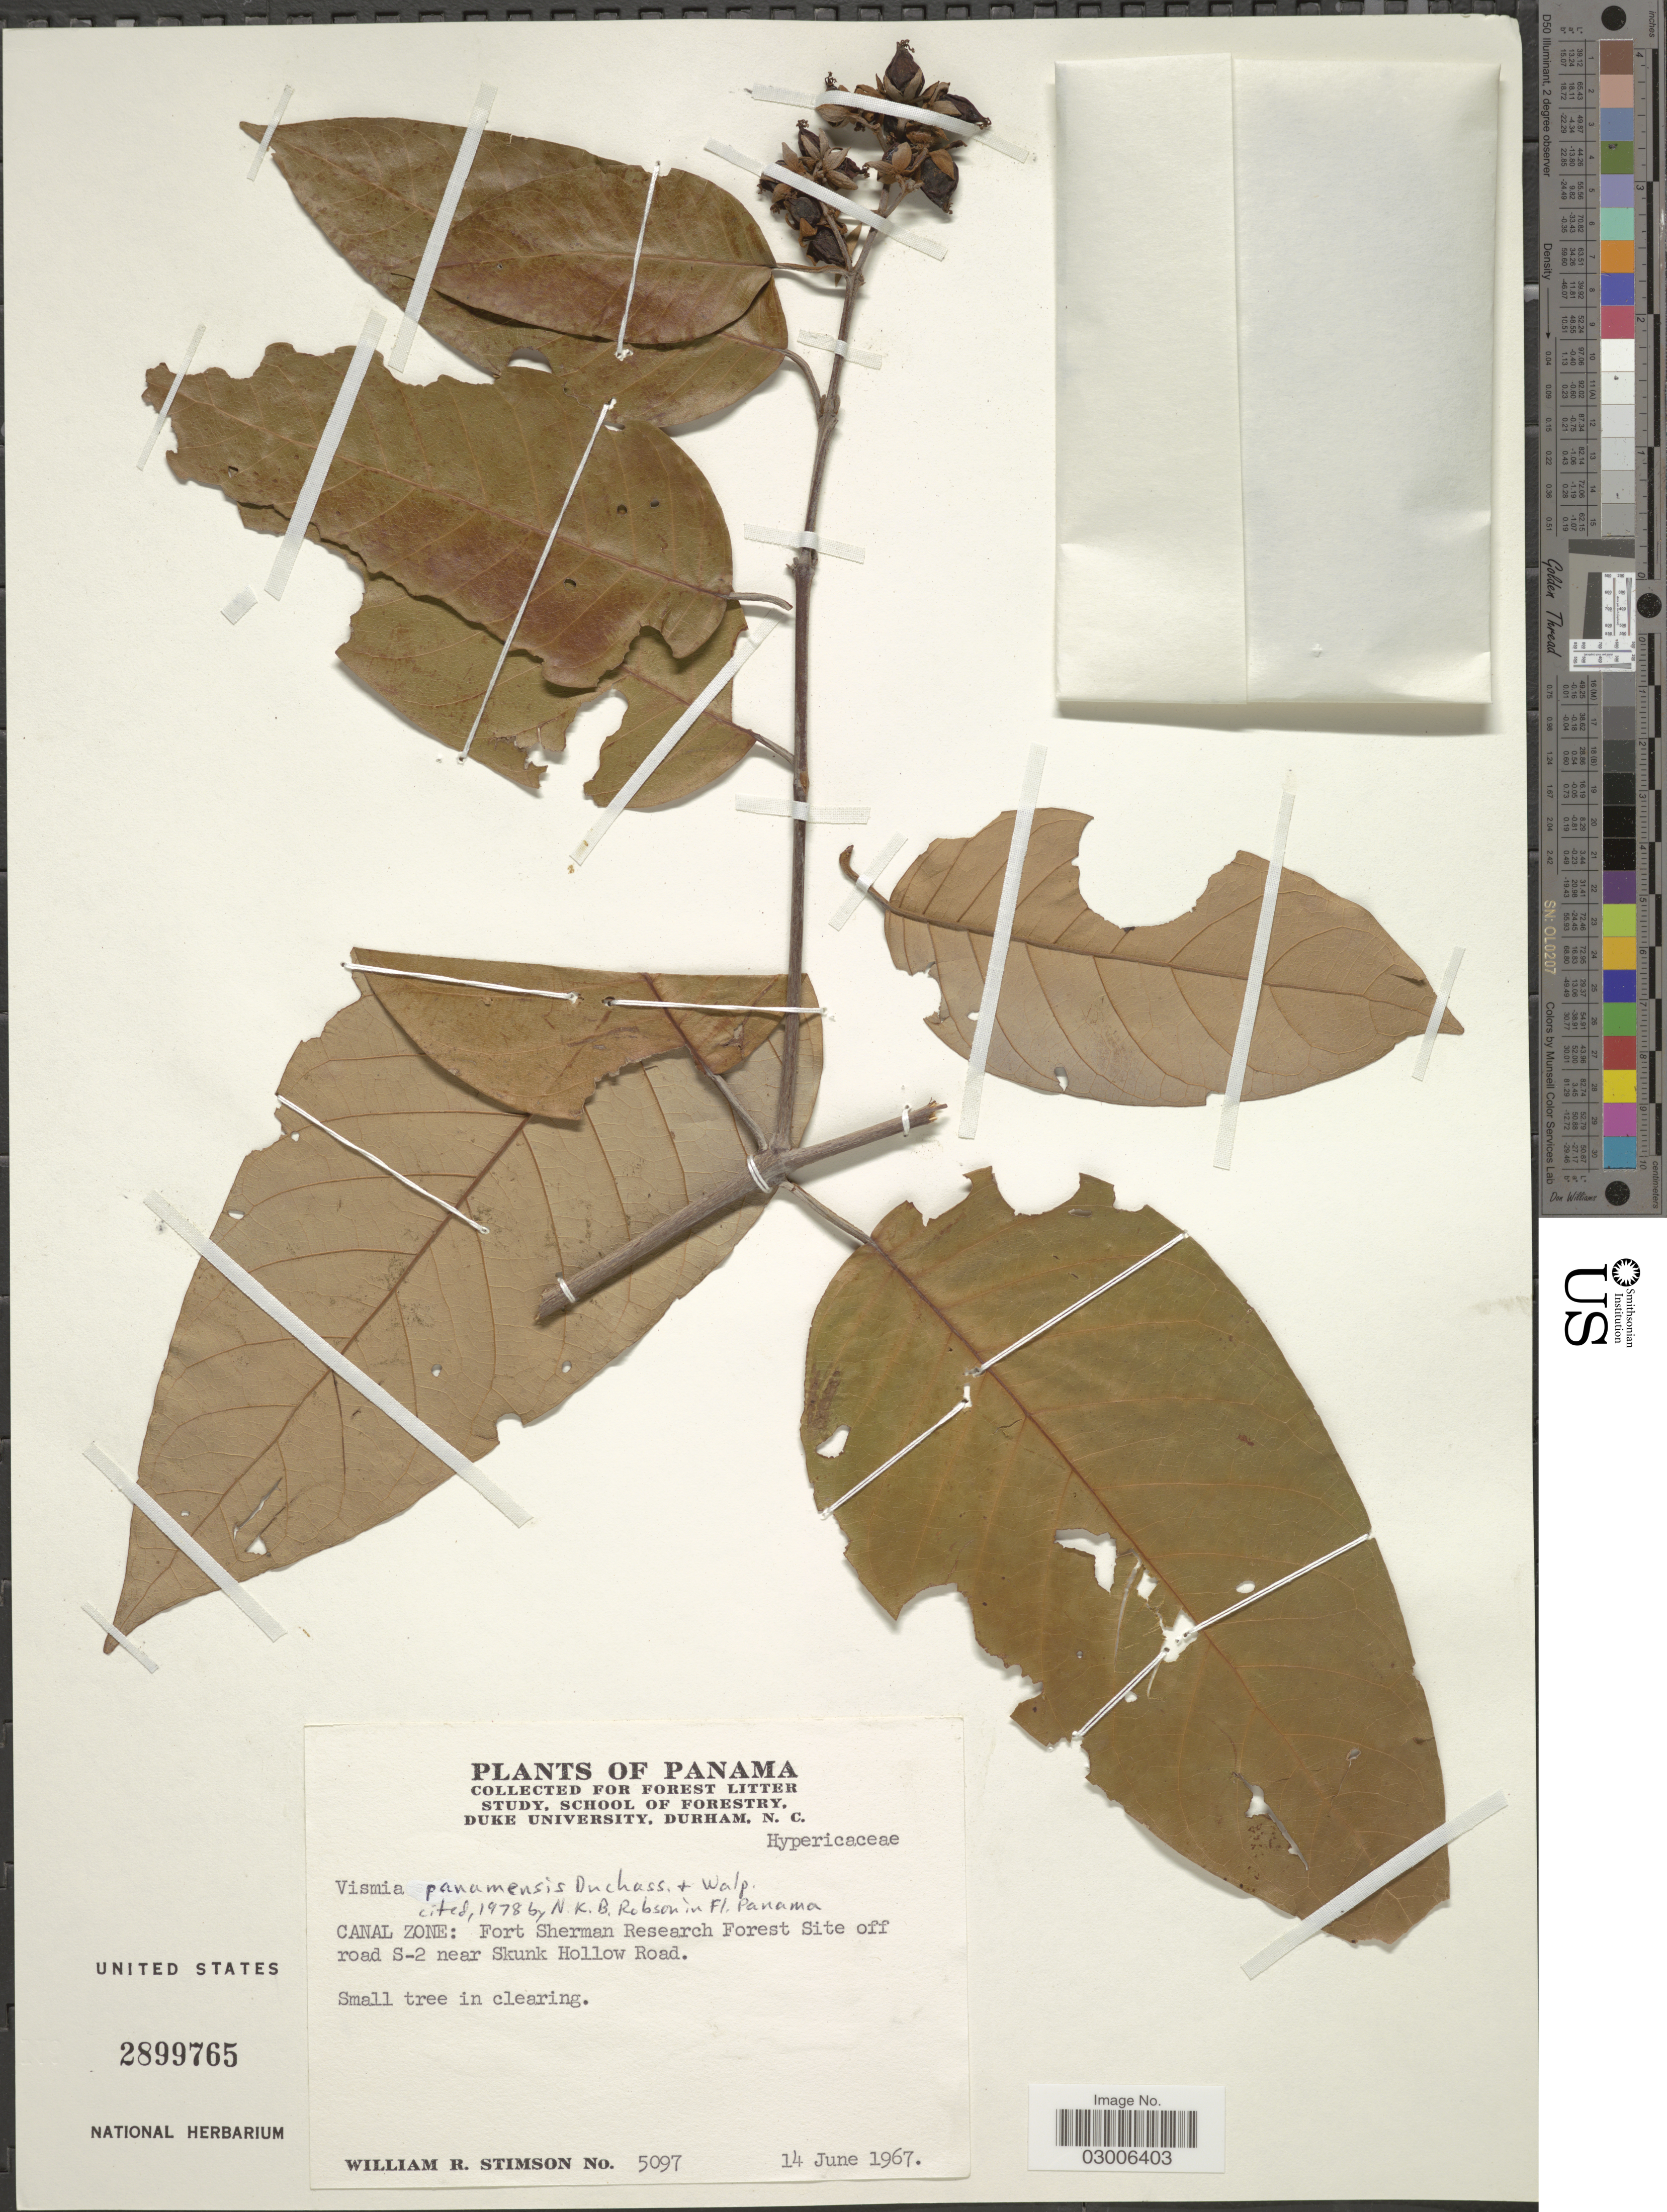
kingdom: Plantae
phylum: Tracheophyta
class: Magnoliopsida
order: Malpighiales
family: Hypericaceae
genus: Vismia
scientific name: Vismia panamensis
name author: Duchass. & Walp.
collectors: W. R. Stimson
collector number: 5097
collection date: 1967-06-14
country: Panama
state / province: Colón / Panamá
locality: Canal Zone: Fort Sherman Research Forest site off road S-2 near Skunk Hollow Road.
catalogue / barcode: US 2899765